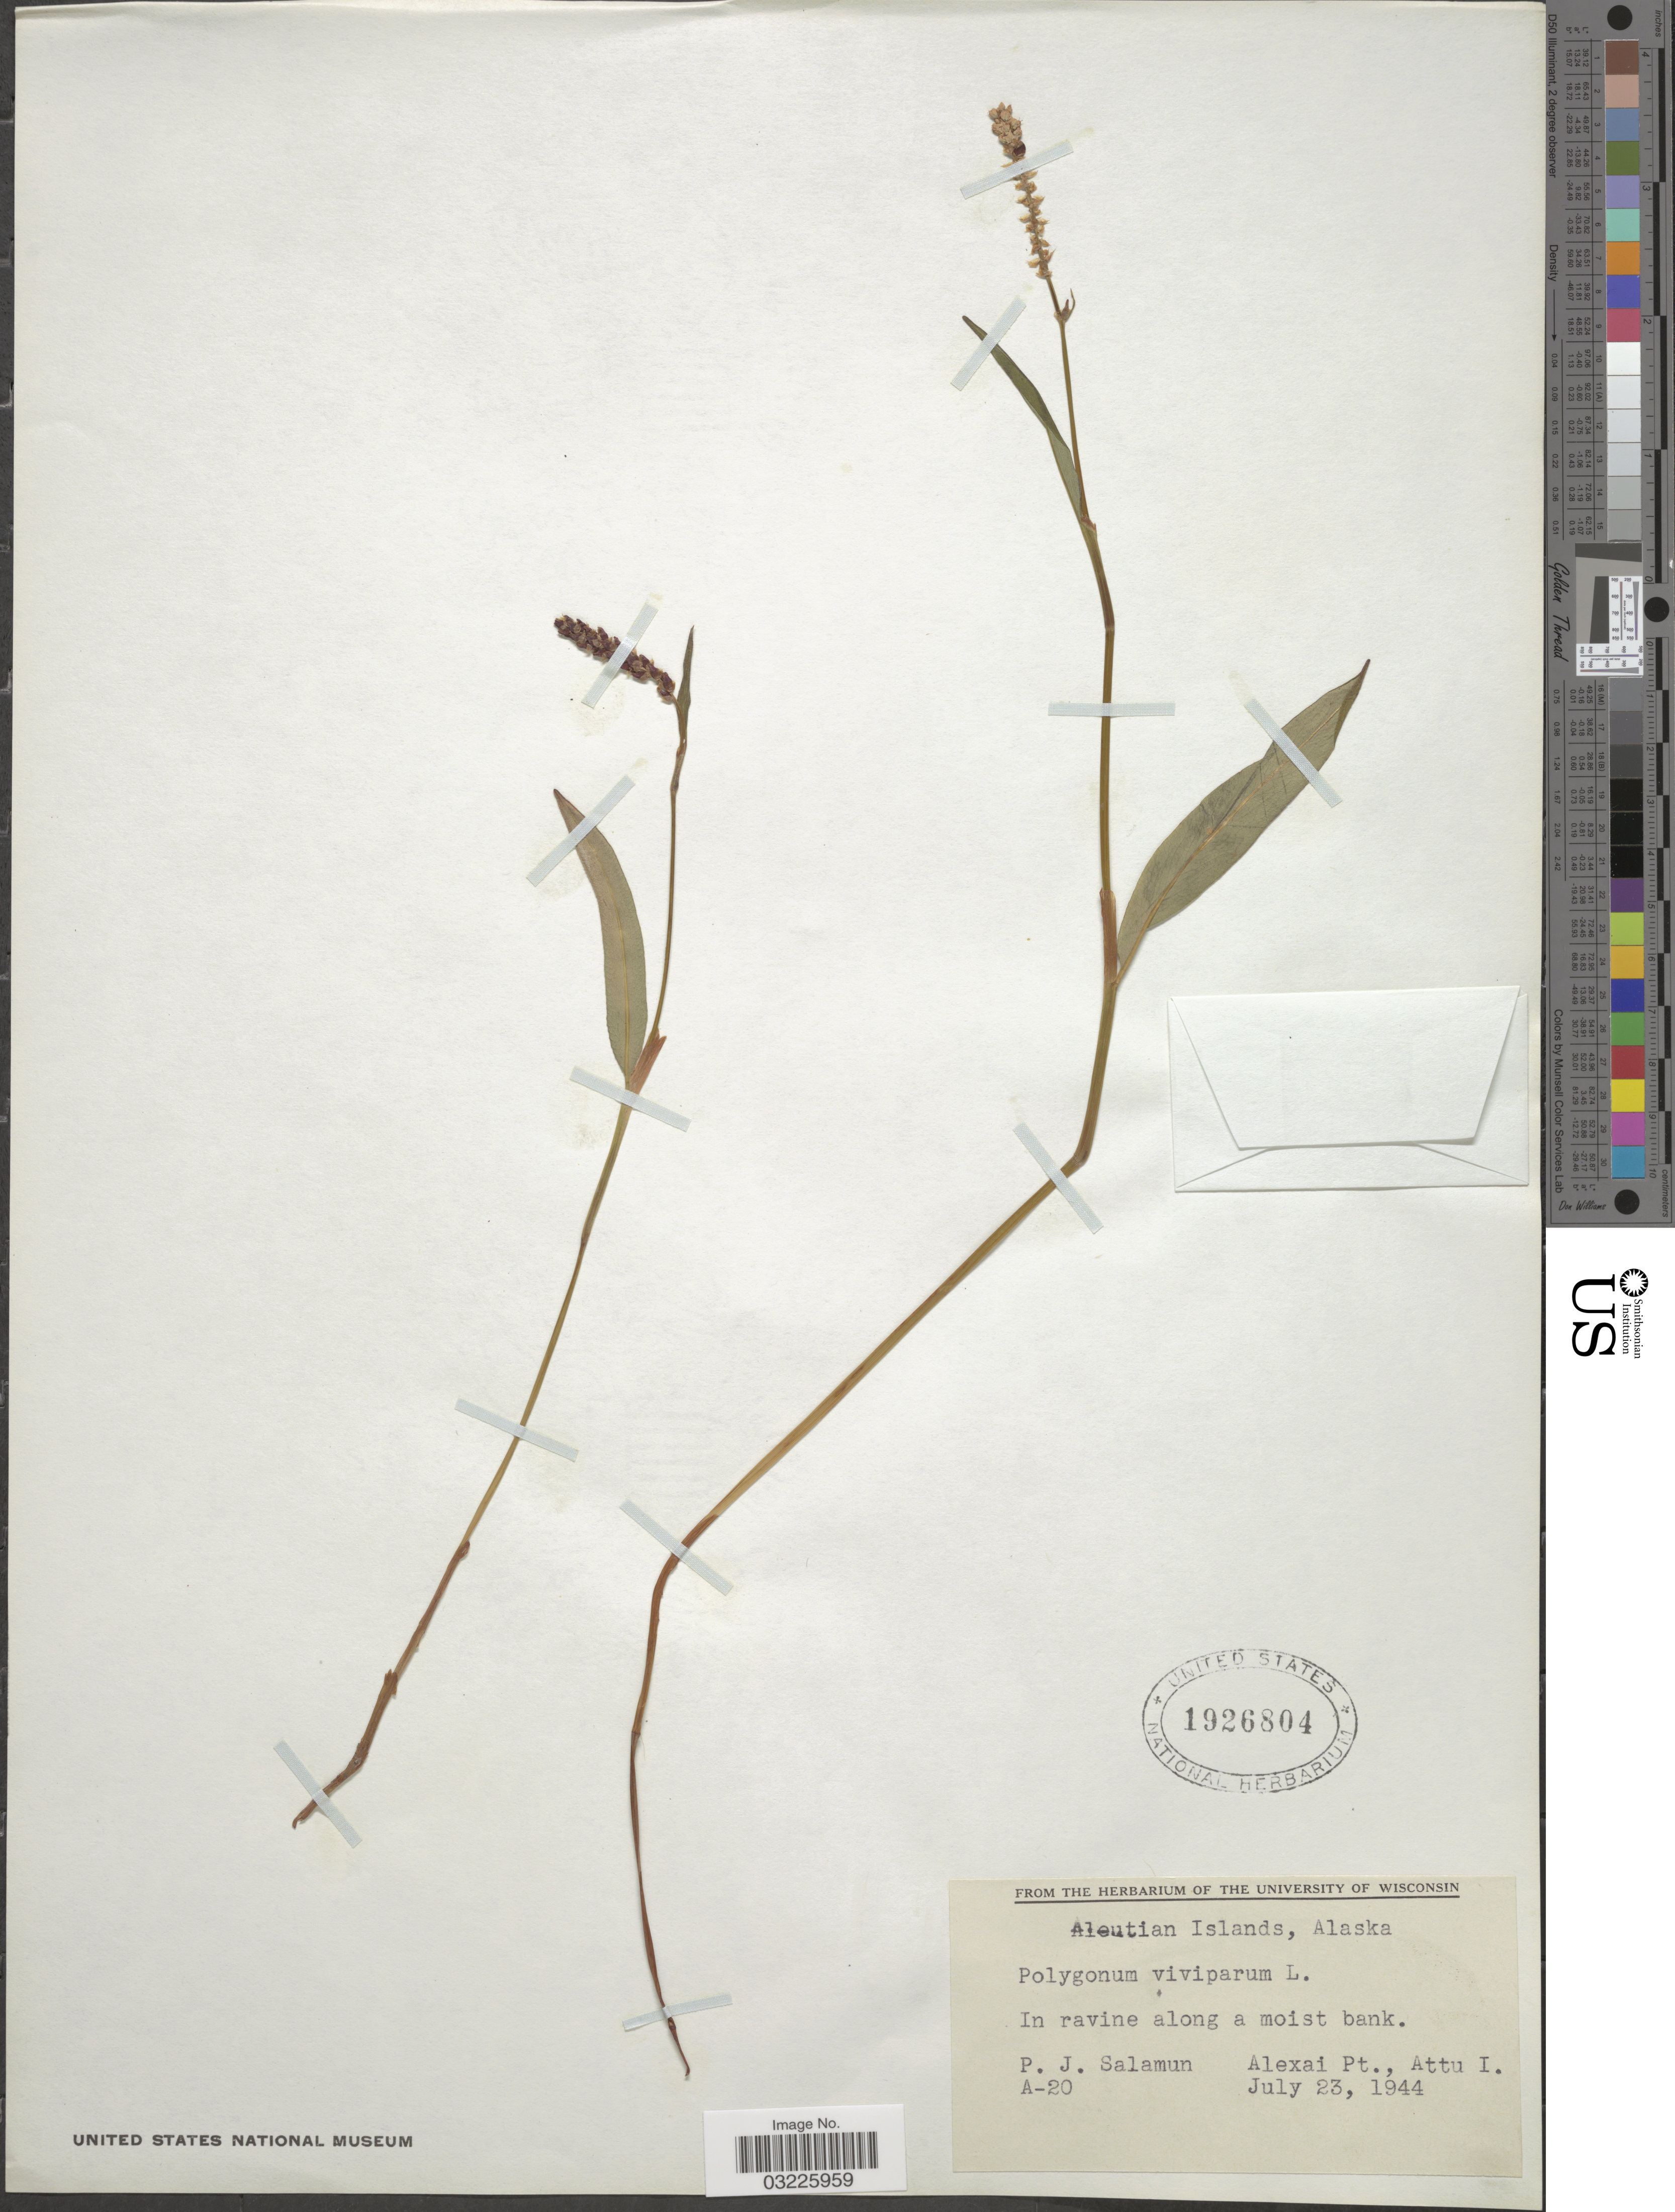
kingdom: Plantae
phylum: Tracheophyta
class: Magnoliopsida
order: Caryophyllales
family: Polygonaceae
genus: Bistorta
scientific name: Bistorta vivipara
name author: (L.) Delarbre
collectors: P. Salamun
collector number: A-20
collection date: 1944-07-23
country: United States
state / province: Alaska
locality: Alexai Pt., Attu I.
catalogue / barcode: US 1926804